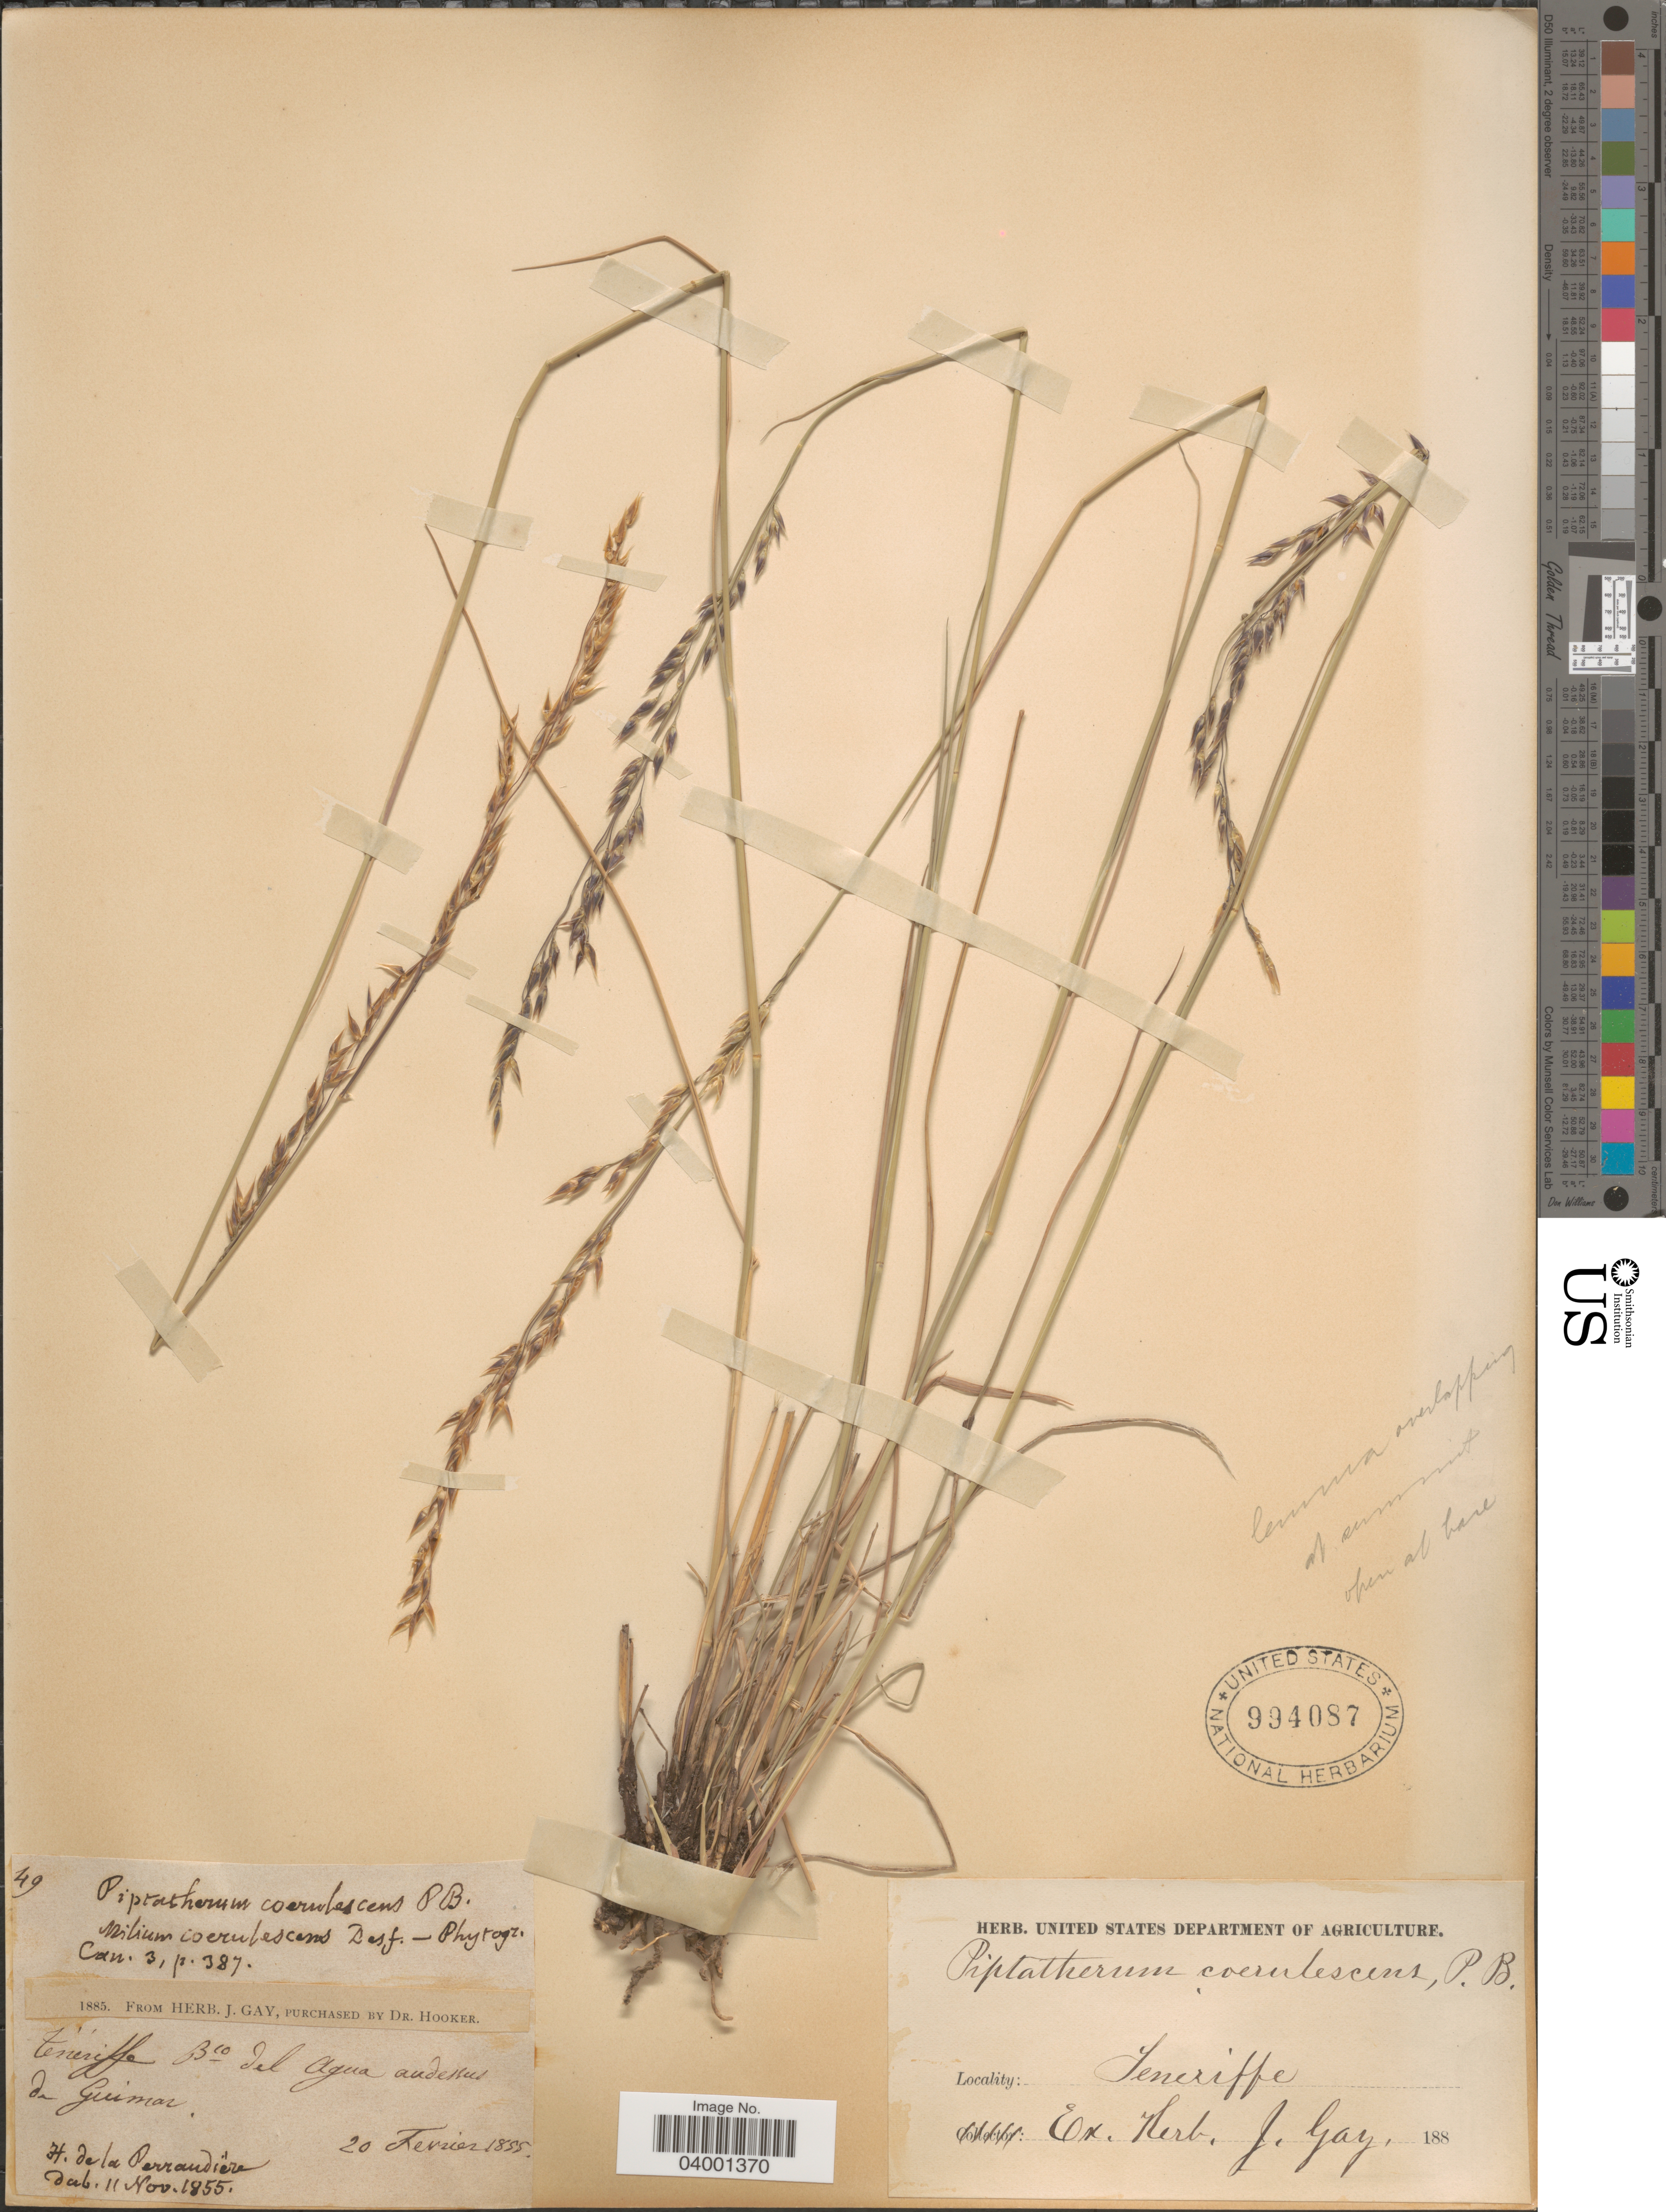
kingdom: Plantae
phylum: Tracheophyta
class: Liliopsida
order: Poales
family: Poaceae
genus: Piptatherum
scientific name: Piptatherum coerulescens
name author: (Desf.) P. Beauv.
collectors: ex herb. J. Gay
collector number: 49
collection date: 1855-02-20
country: Spain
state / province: Canarias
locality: Teneriffe Blo del Agua audessus de Guimar. La Perrandière.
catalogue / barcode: US 994087